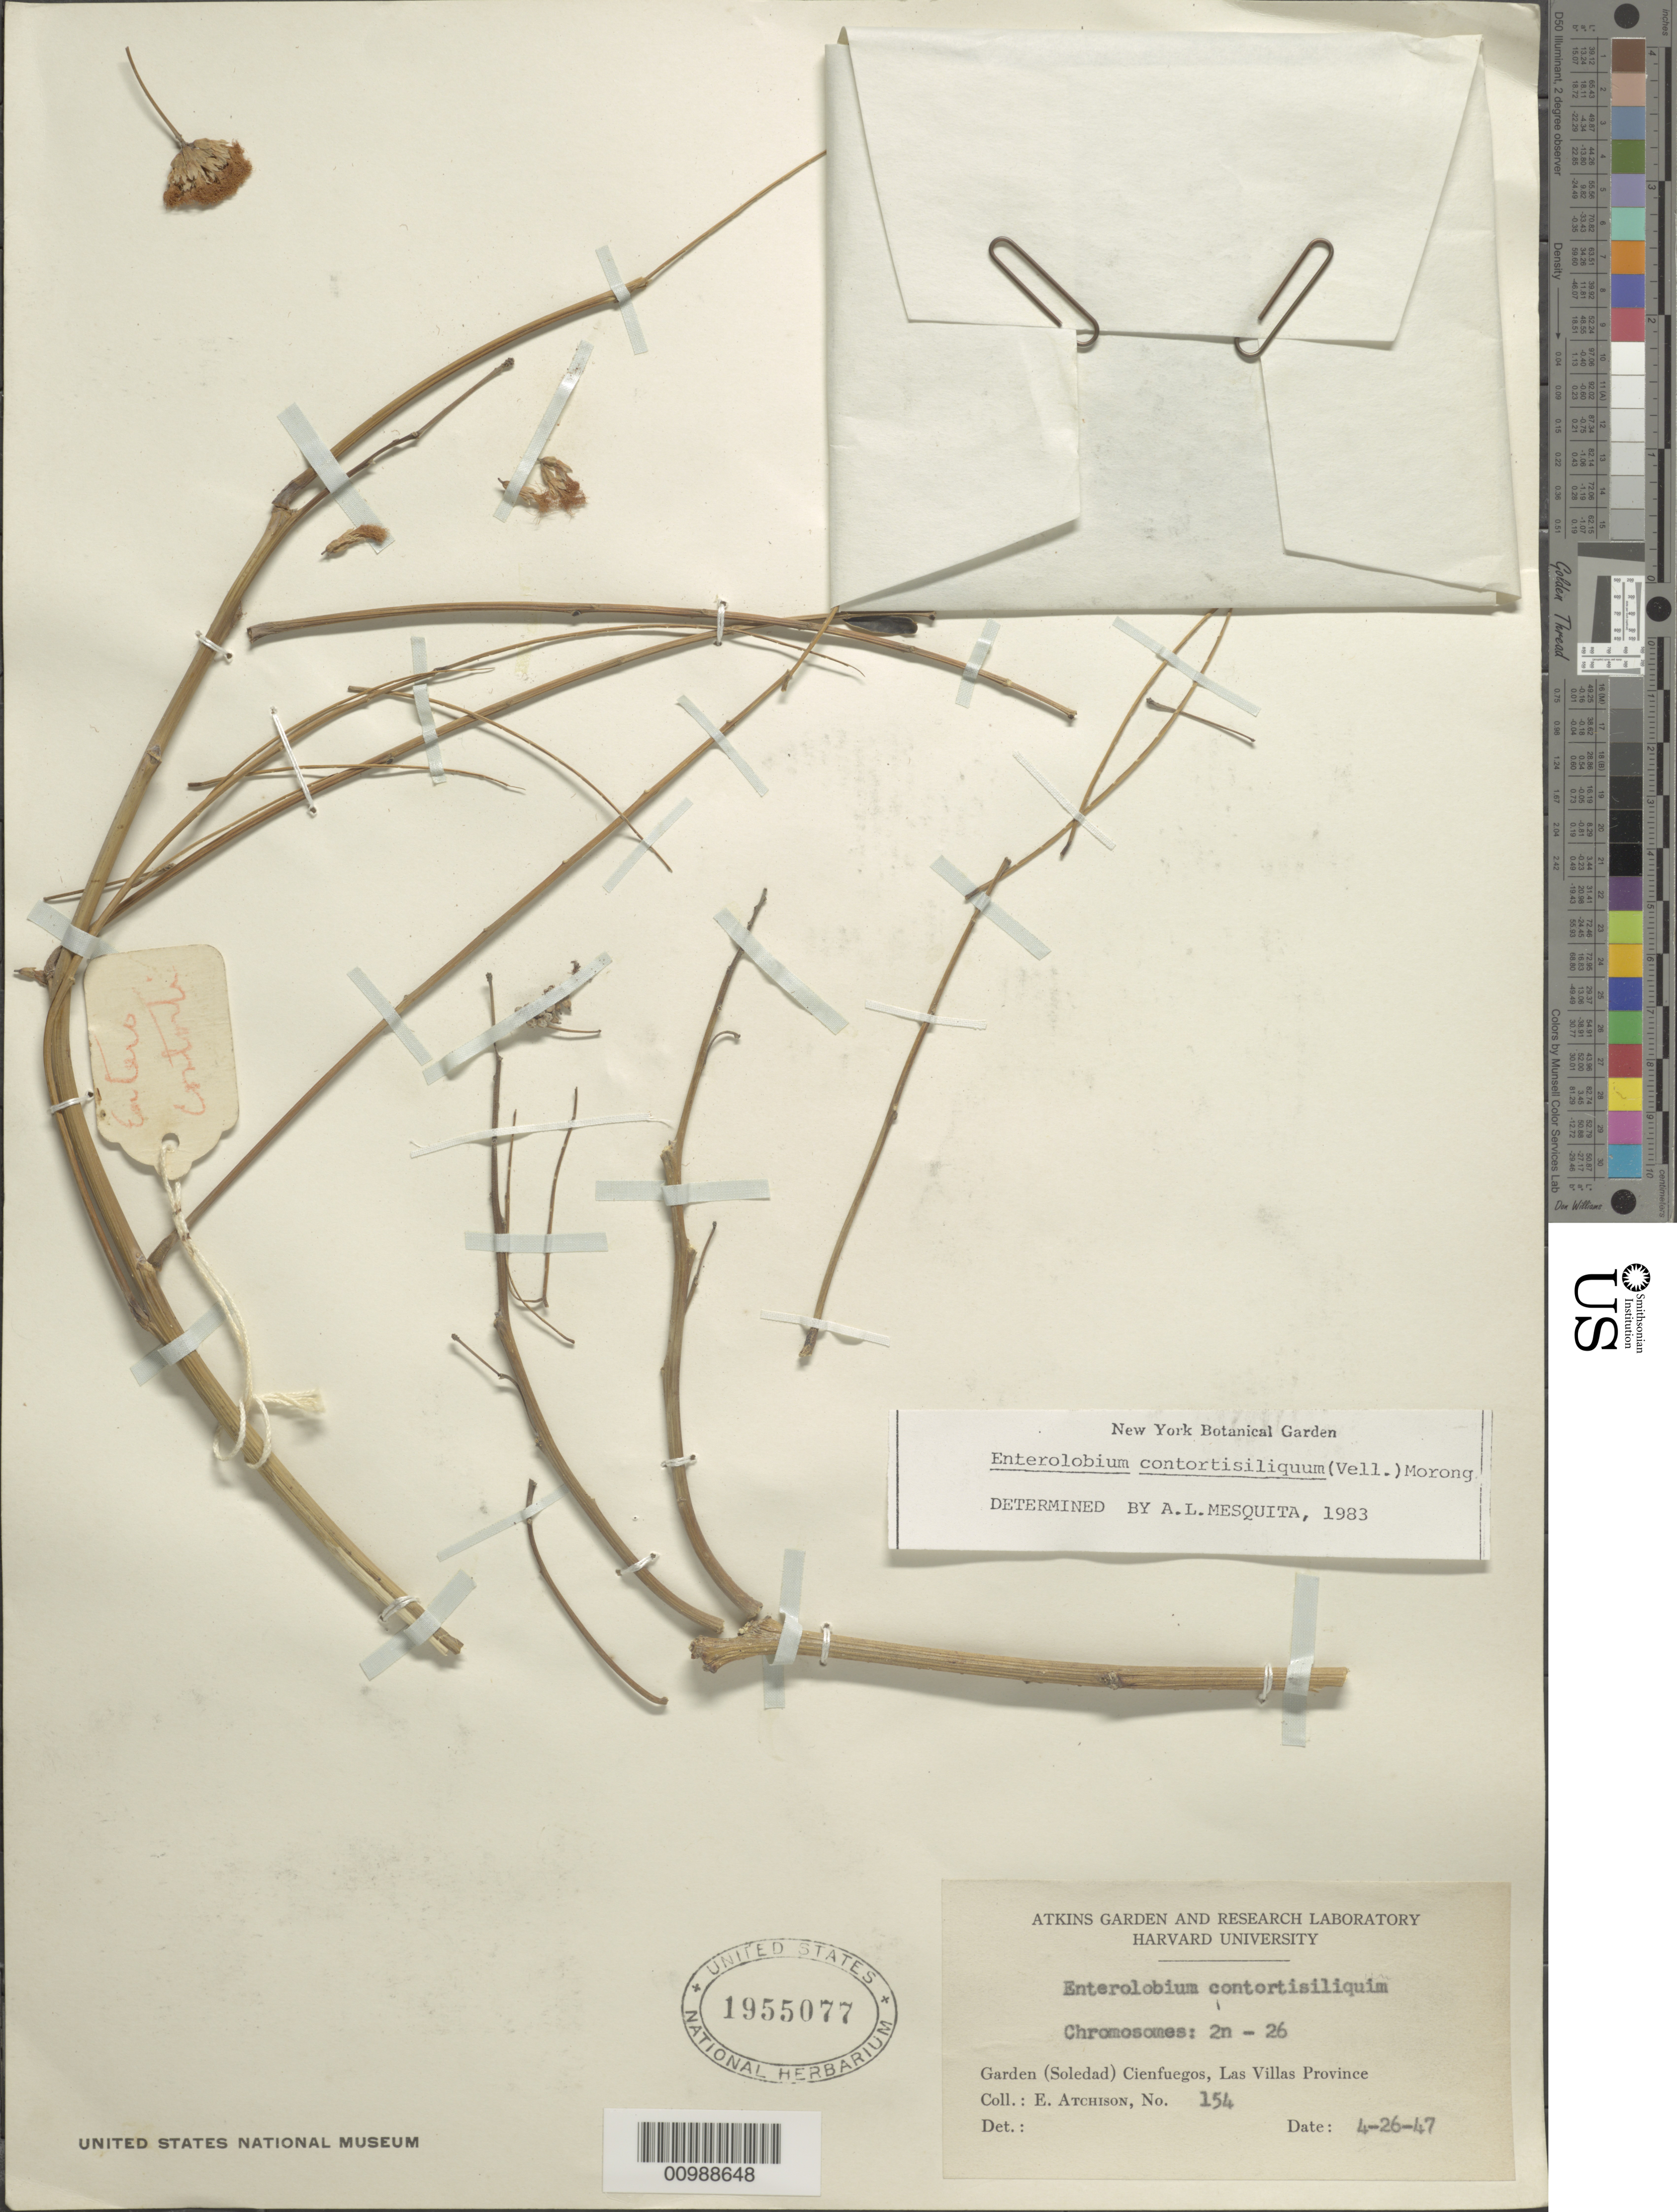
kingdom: Plantae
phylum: Tracheophyta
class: Magnoliopsida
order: Fabales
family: Fabaceae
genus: Enterolobium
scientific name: Enterolobium contortisiliquum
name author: (Vell.) Morong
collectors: E. Atchison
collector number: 154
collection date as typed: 26 Apr 1947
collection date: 1947-04-26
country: Cuba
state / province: Cienfuegos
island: Cuba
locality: Garden (Soledad)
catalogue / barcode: US 1955077